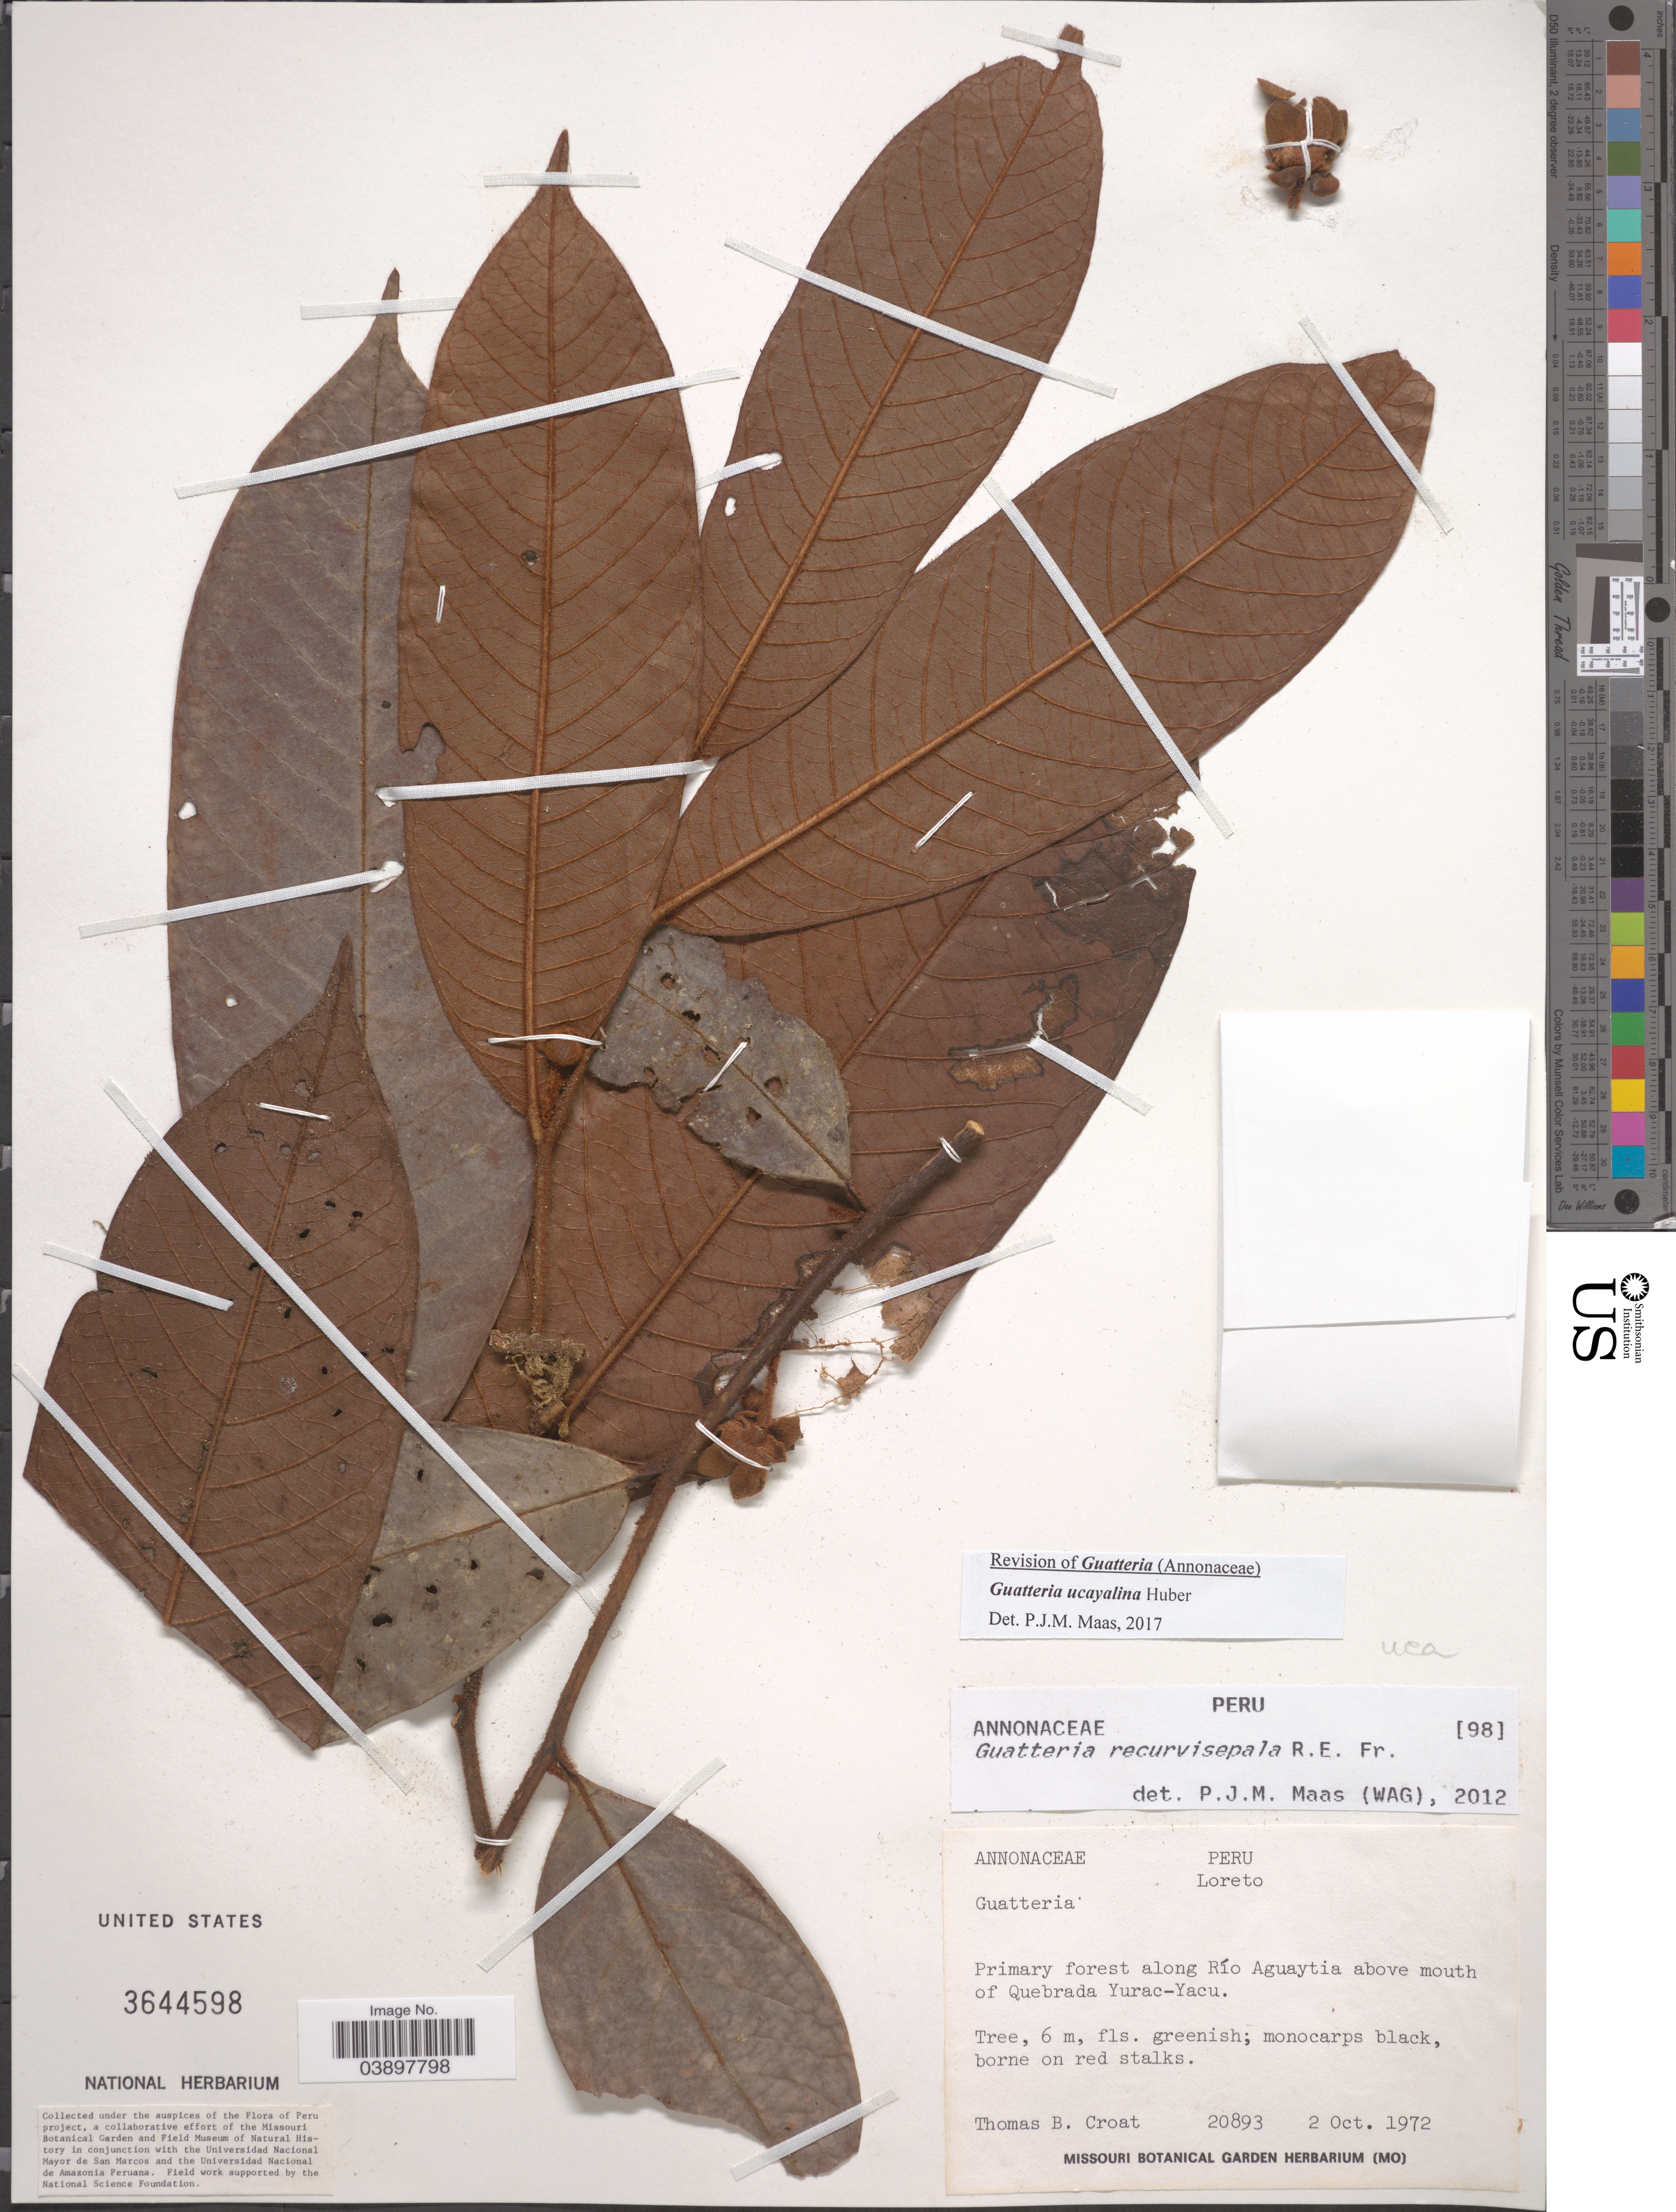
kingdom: Plantae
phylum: Tracheophyta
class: Magnoliopsida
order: Magnoliales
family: Annonaceae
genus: Guatteria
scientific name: Guatteria ucayalina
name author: Huber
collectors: T. B. Croat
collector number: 20893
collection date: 1972-10-02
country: Peru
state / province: Loreto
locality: Primary forest along Río Aguaytia above mouth of Quebrada Yurac-Yacu.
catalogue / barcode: US 3644598